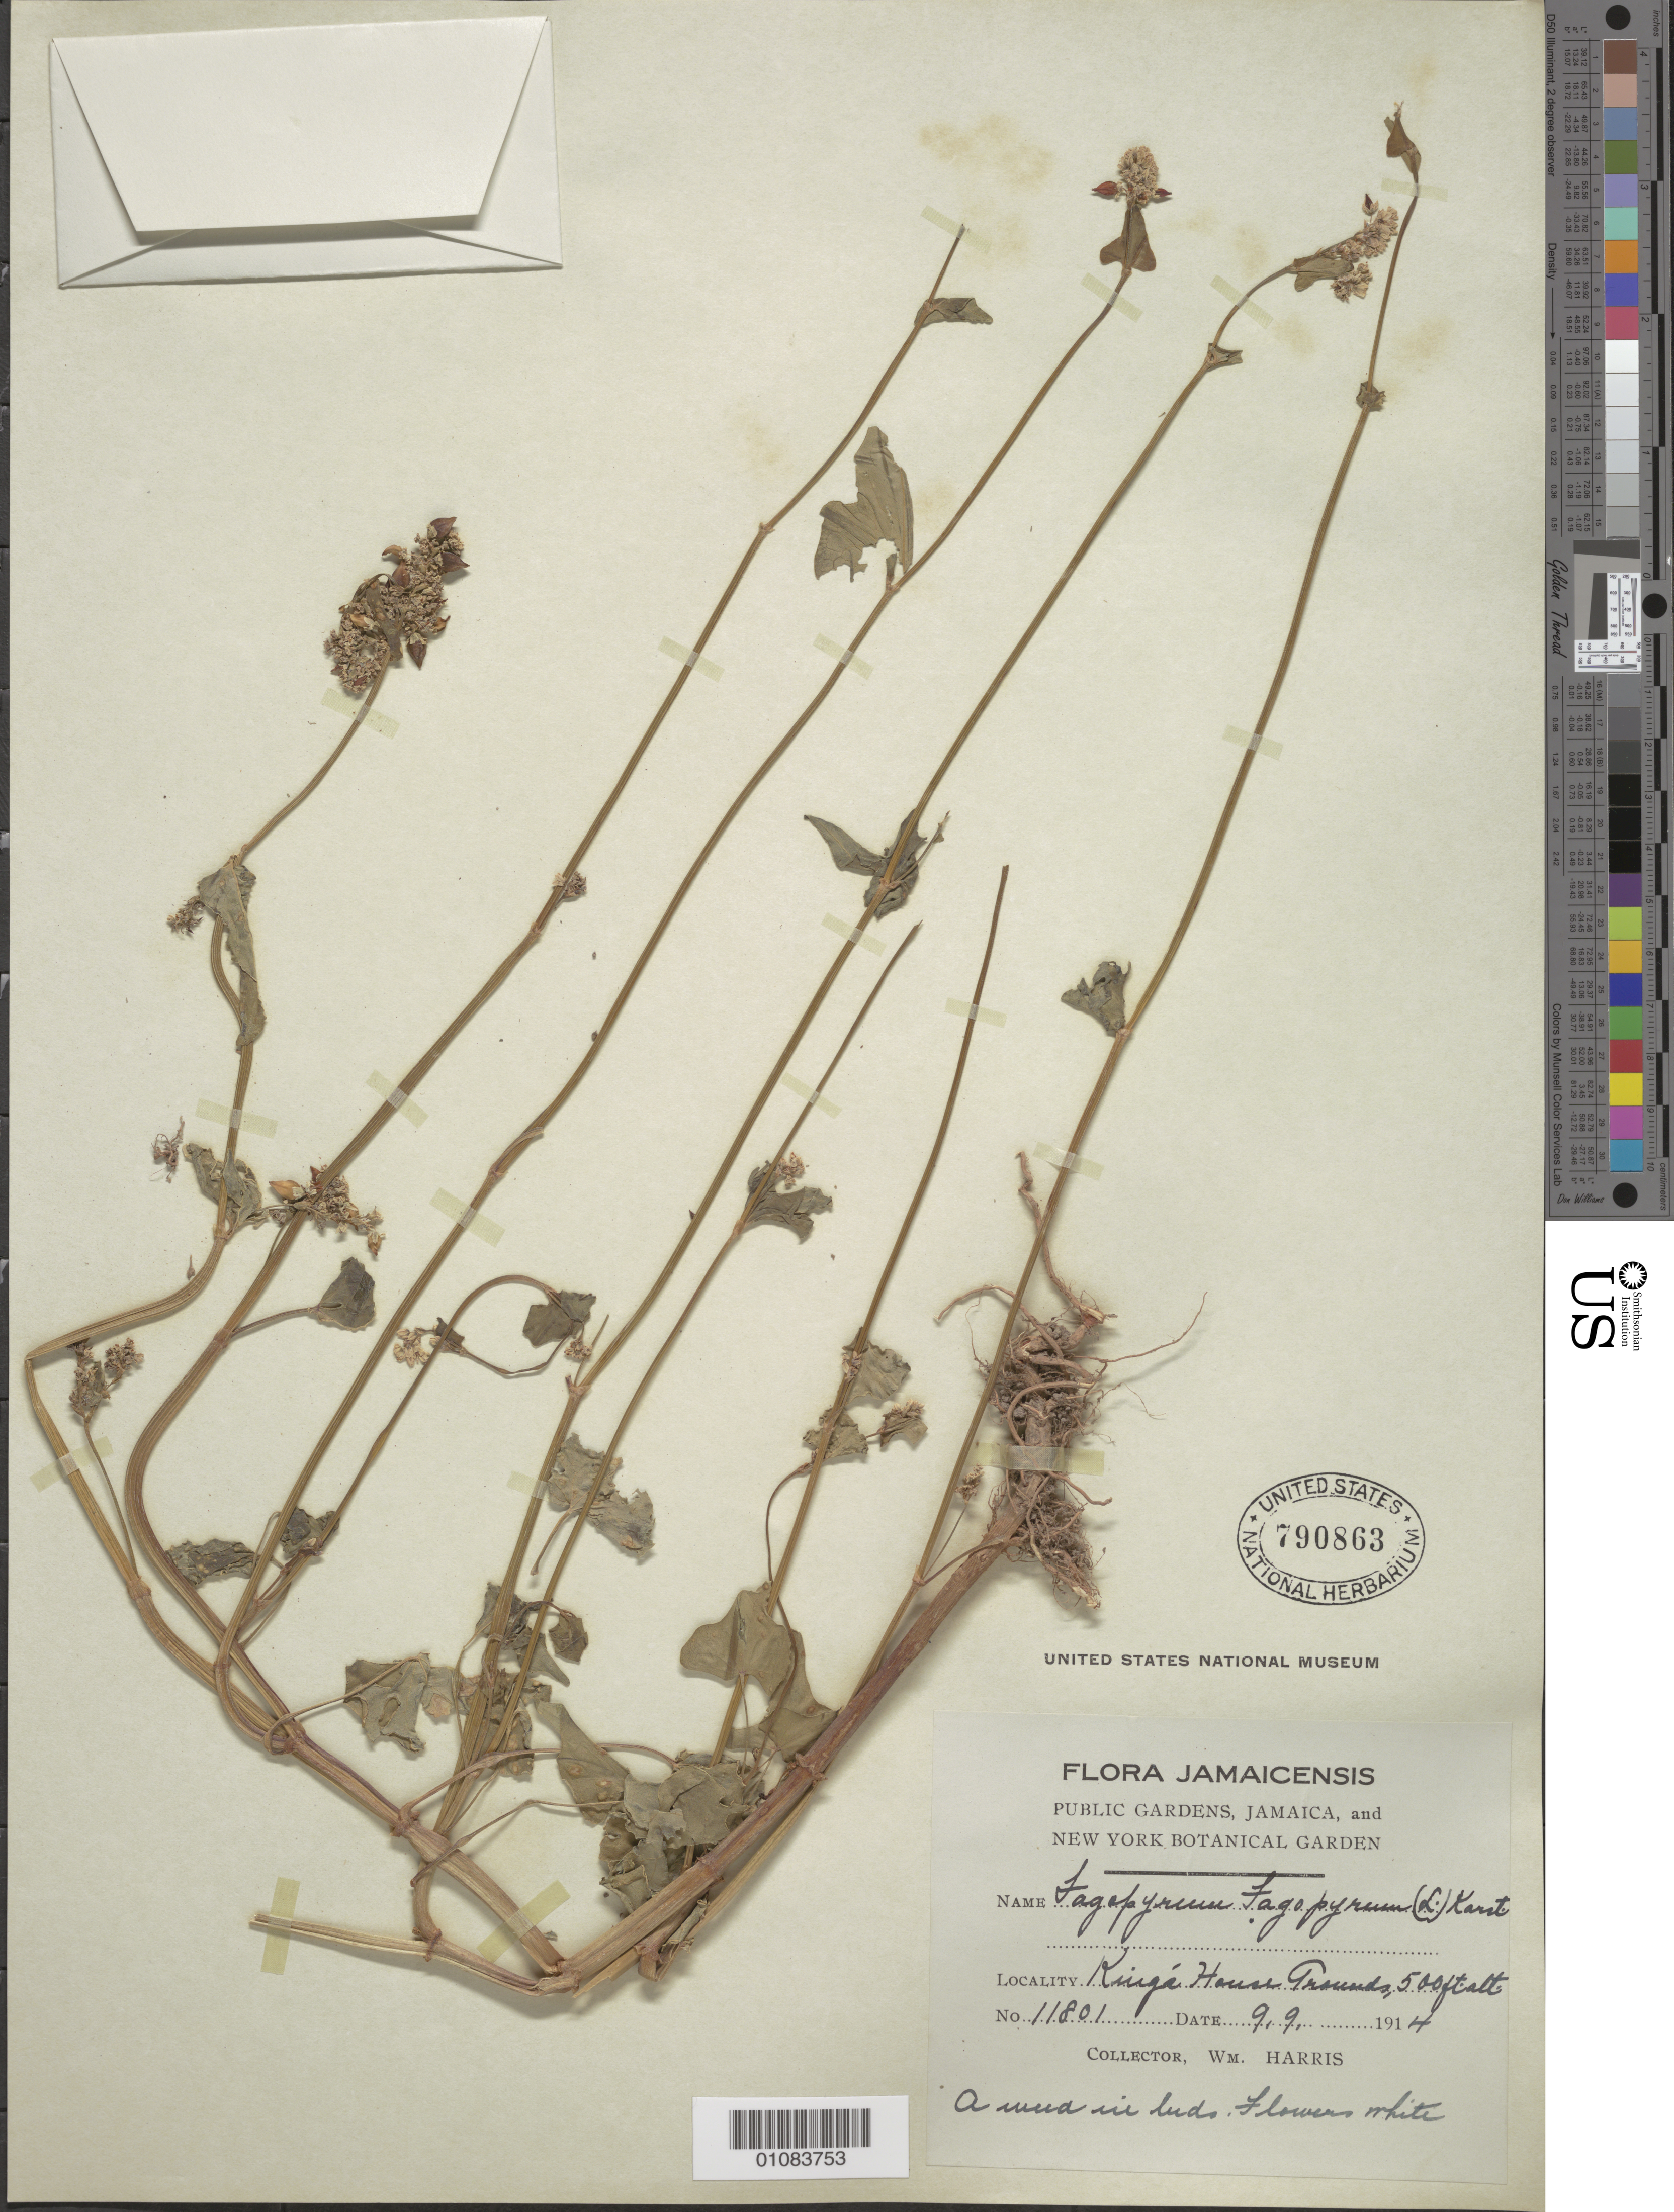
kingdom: Plantae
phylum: Tracheophyta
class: Magnoliopsida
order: Caryophyllales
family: Polygonaceae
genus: Fagopyrum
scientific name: Fagopyrum esculentum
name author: Moench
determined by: Strong, Mark T., (BOT), Smithsonian Institution - National Museum of Natural History (UNITED STATES)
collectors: W. Harris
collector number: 11801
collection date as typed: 09 Sep 1914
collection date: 1914-09-09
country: Jamaica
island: Jamaica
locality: Kinge House Grounds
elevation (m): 152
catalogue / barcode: US 790863